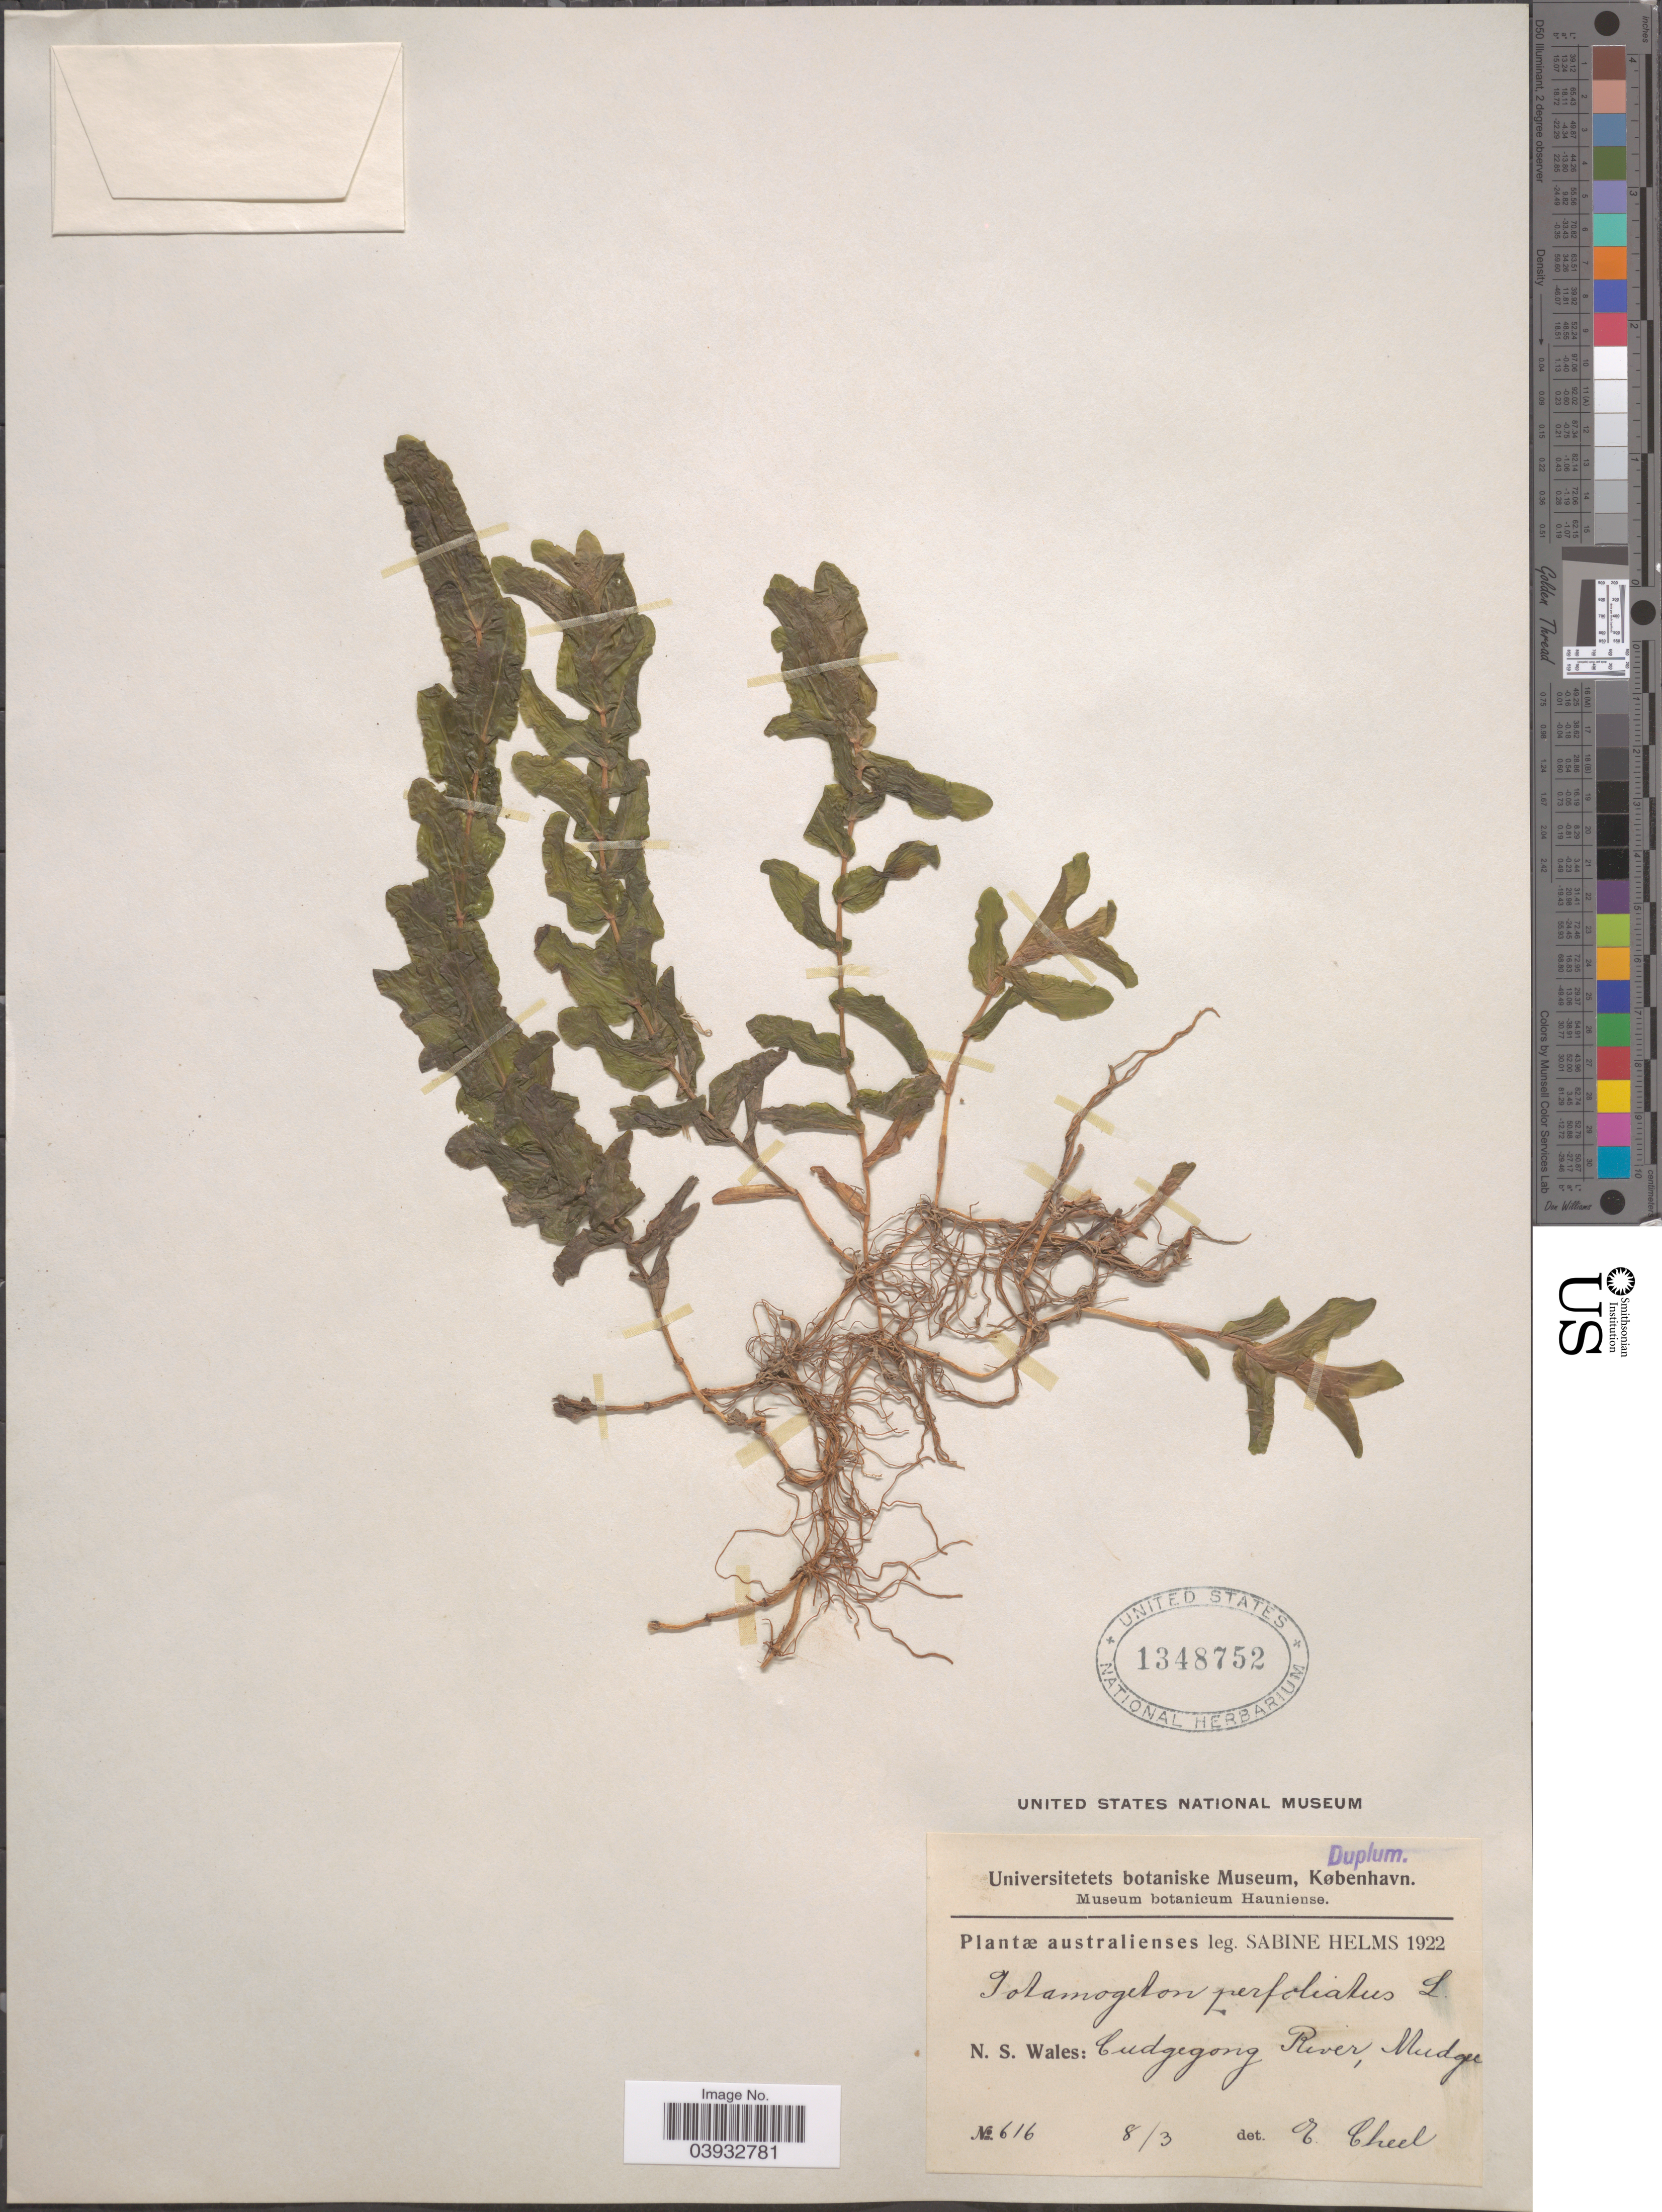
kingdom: Plantae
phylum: Tracheophyta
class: Liliopsida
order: Alismatales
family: Potamogetonaceae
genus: Potamogeton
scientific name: Potamogeton perfoliatus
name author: L.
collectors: S. Helms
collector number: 616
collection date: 1922-03-08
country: Australia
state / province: New South Wales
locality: Cudgegong River, Mudgee.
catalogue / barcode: US 1348752